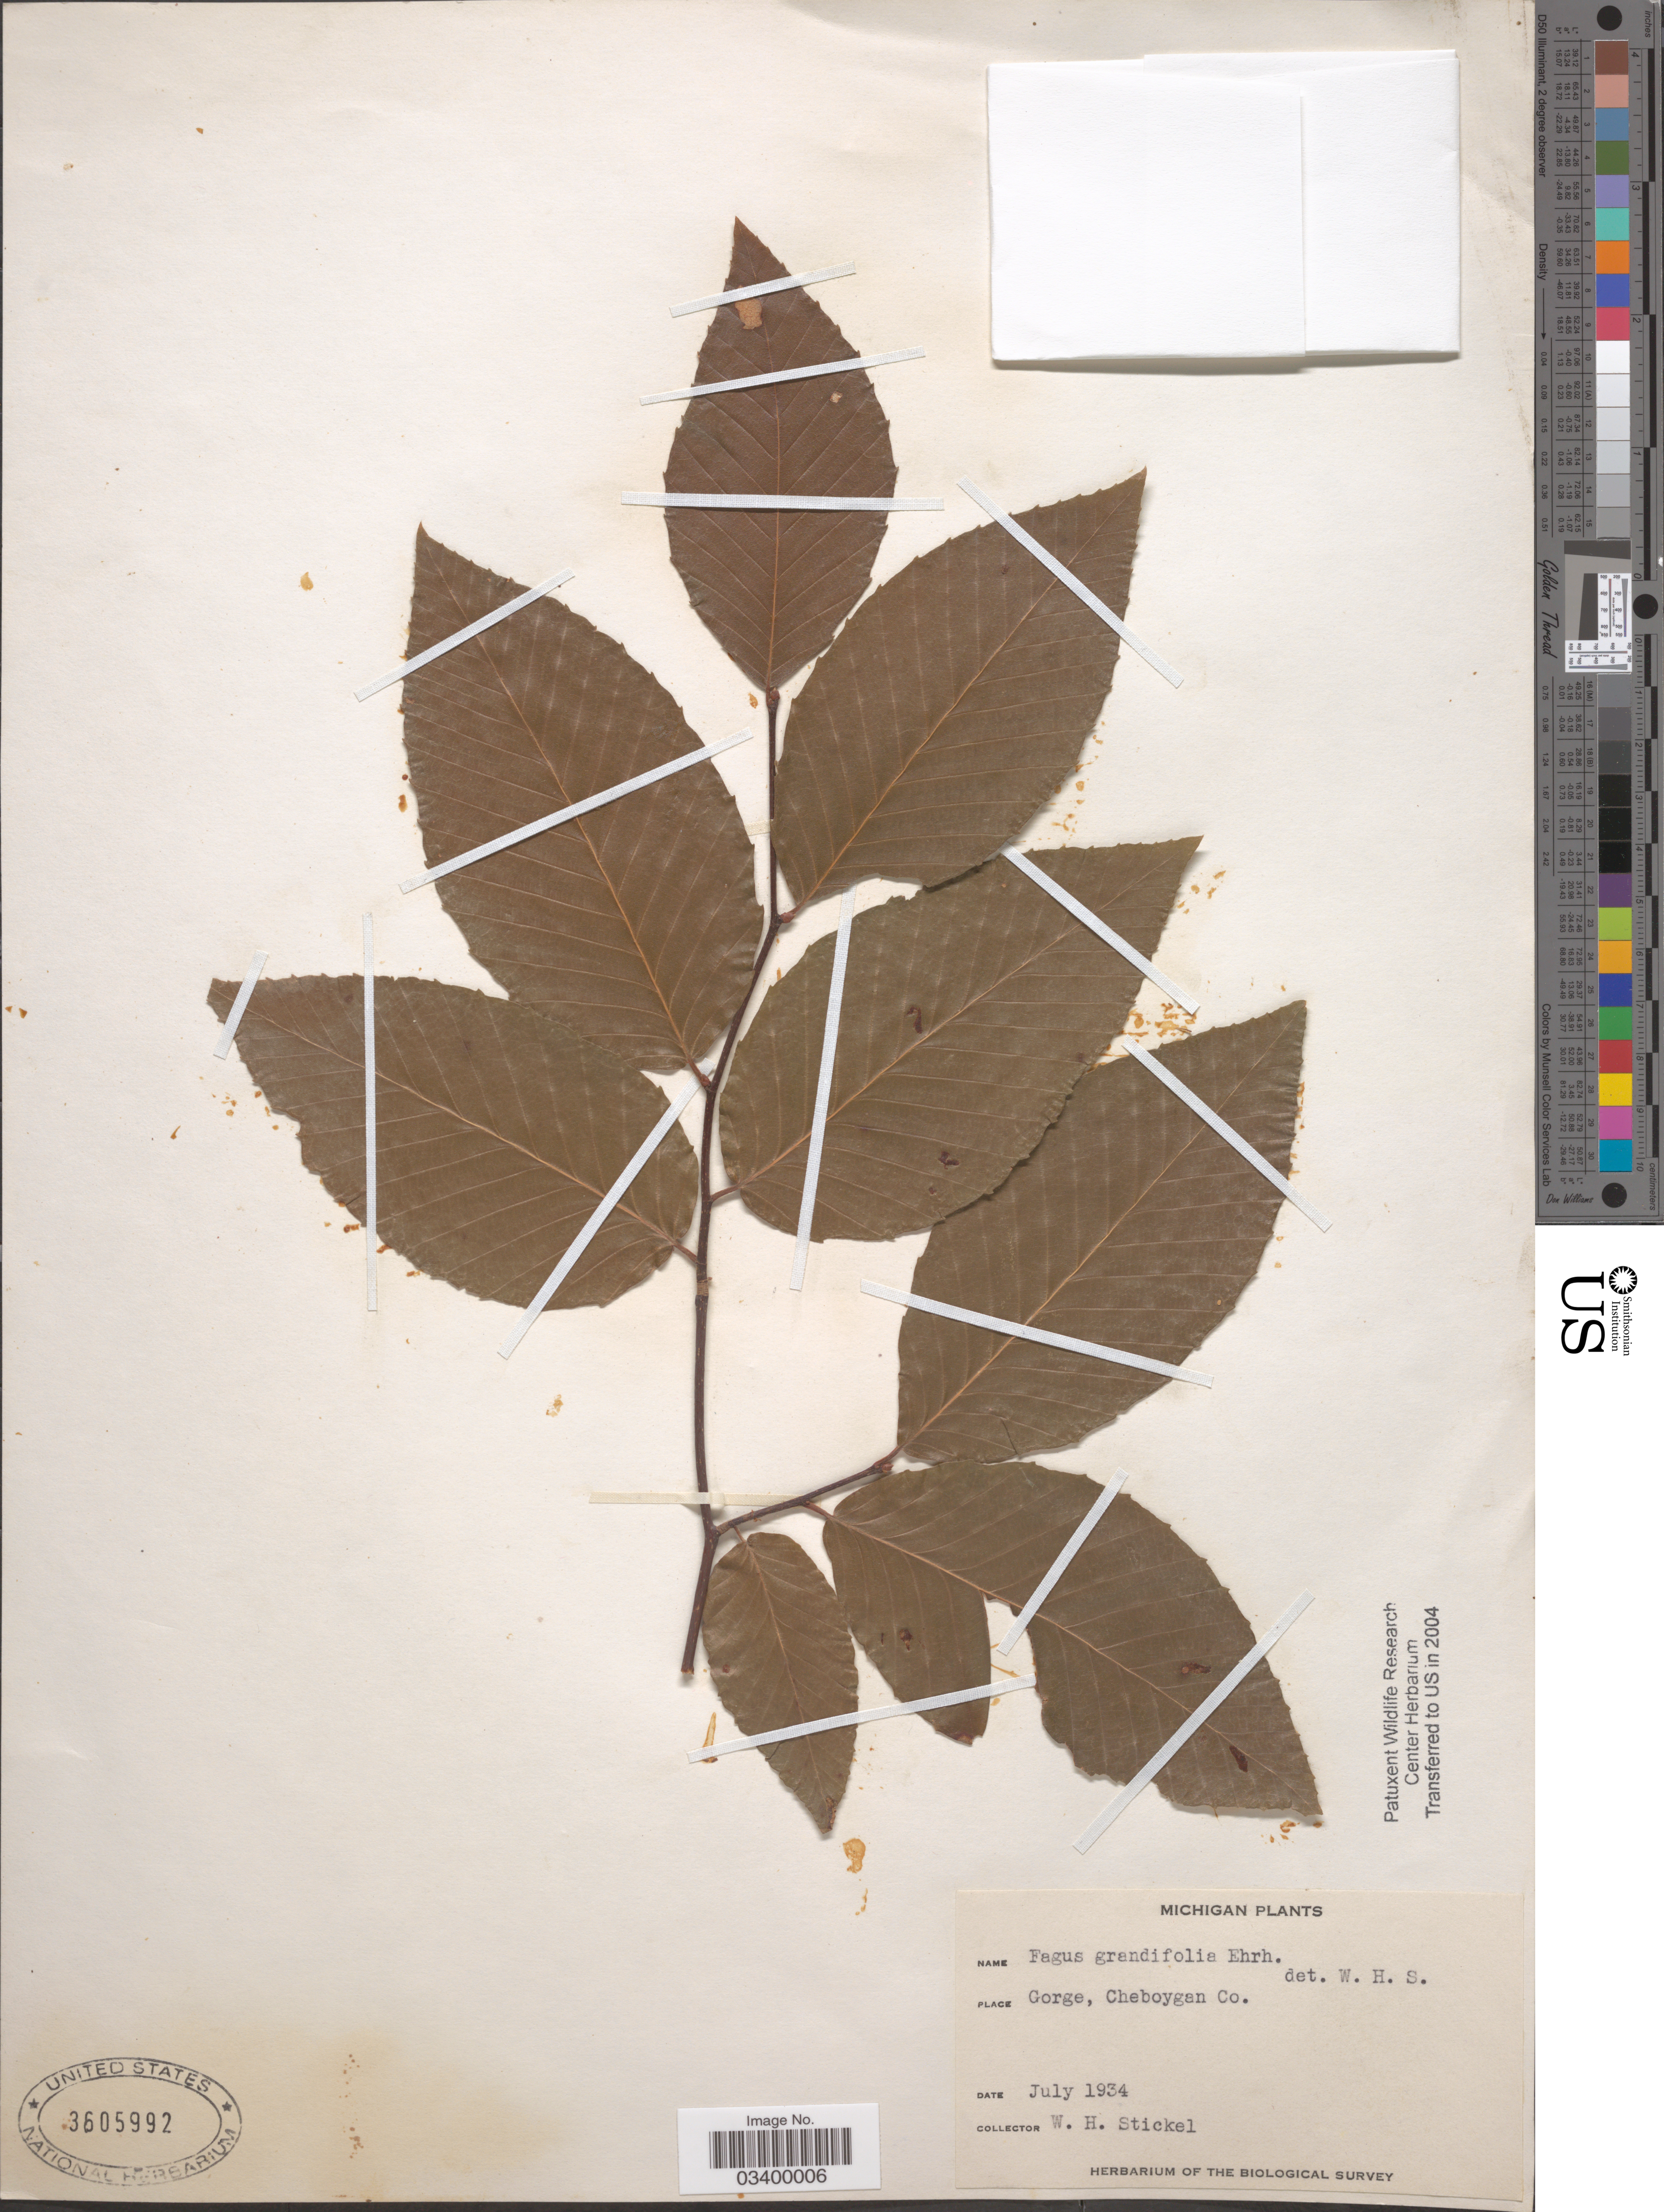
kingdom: Plantae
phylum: Tracheophyta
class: Magnoliopsida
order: Fagales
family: Fagaceae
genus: Fagus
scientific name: Fagus grandifolia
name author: Ehrh.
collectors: W. Stickel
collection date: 1934-07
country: United States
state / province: Michigan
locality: Gorge, Cheboygan Co.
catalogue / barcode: US 3605992